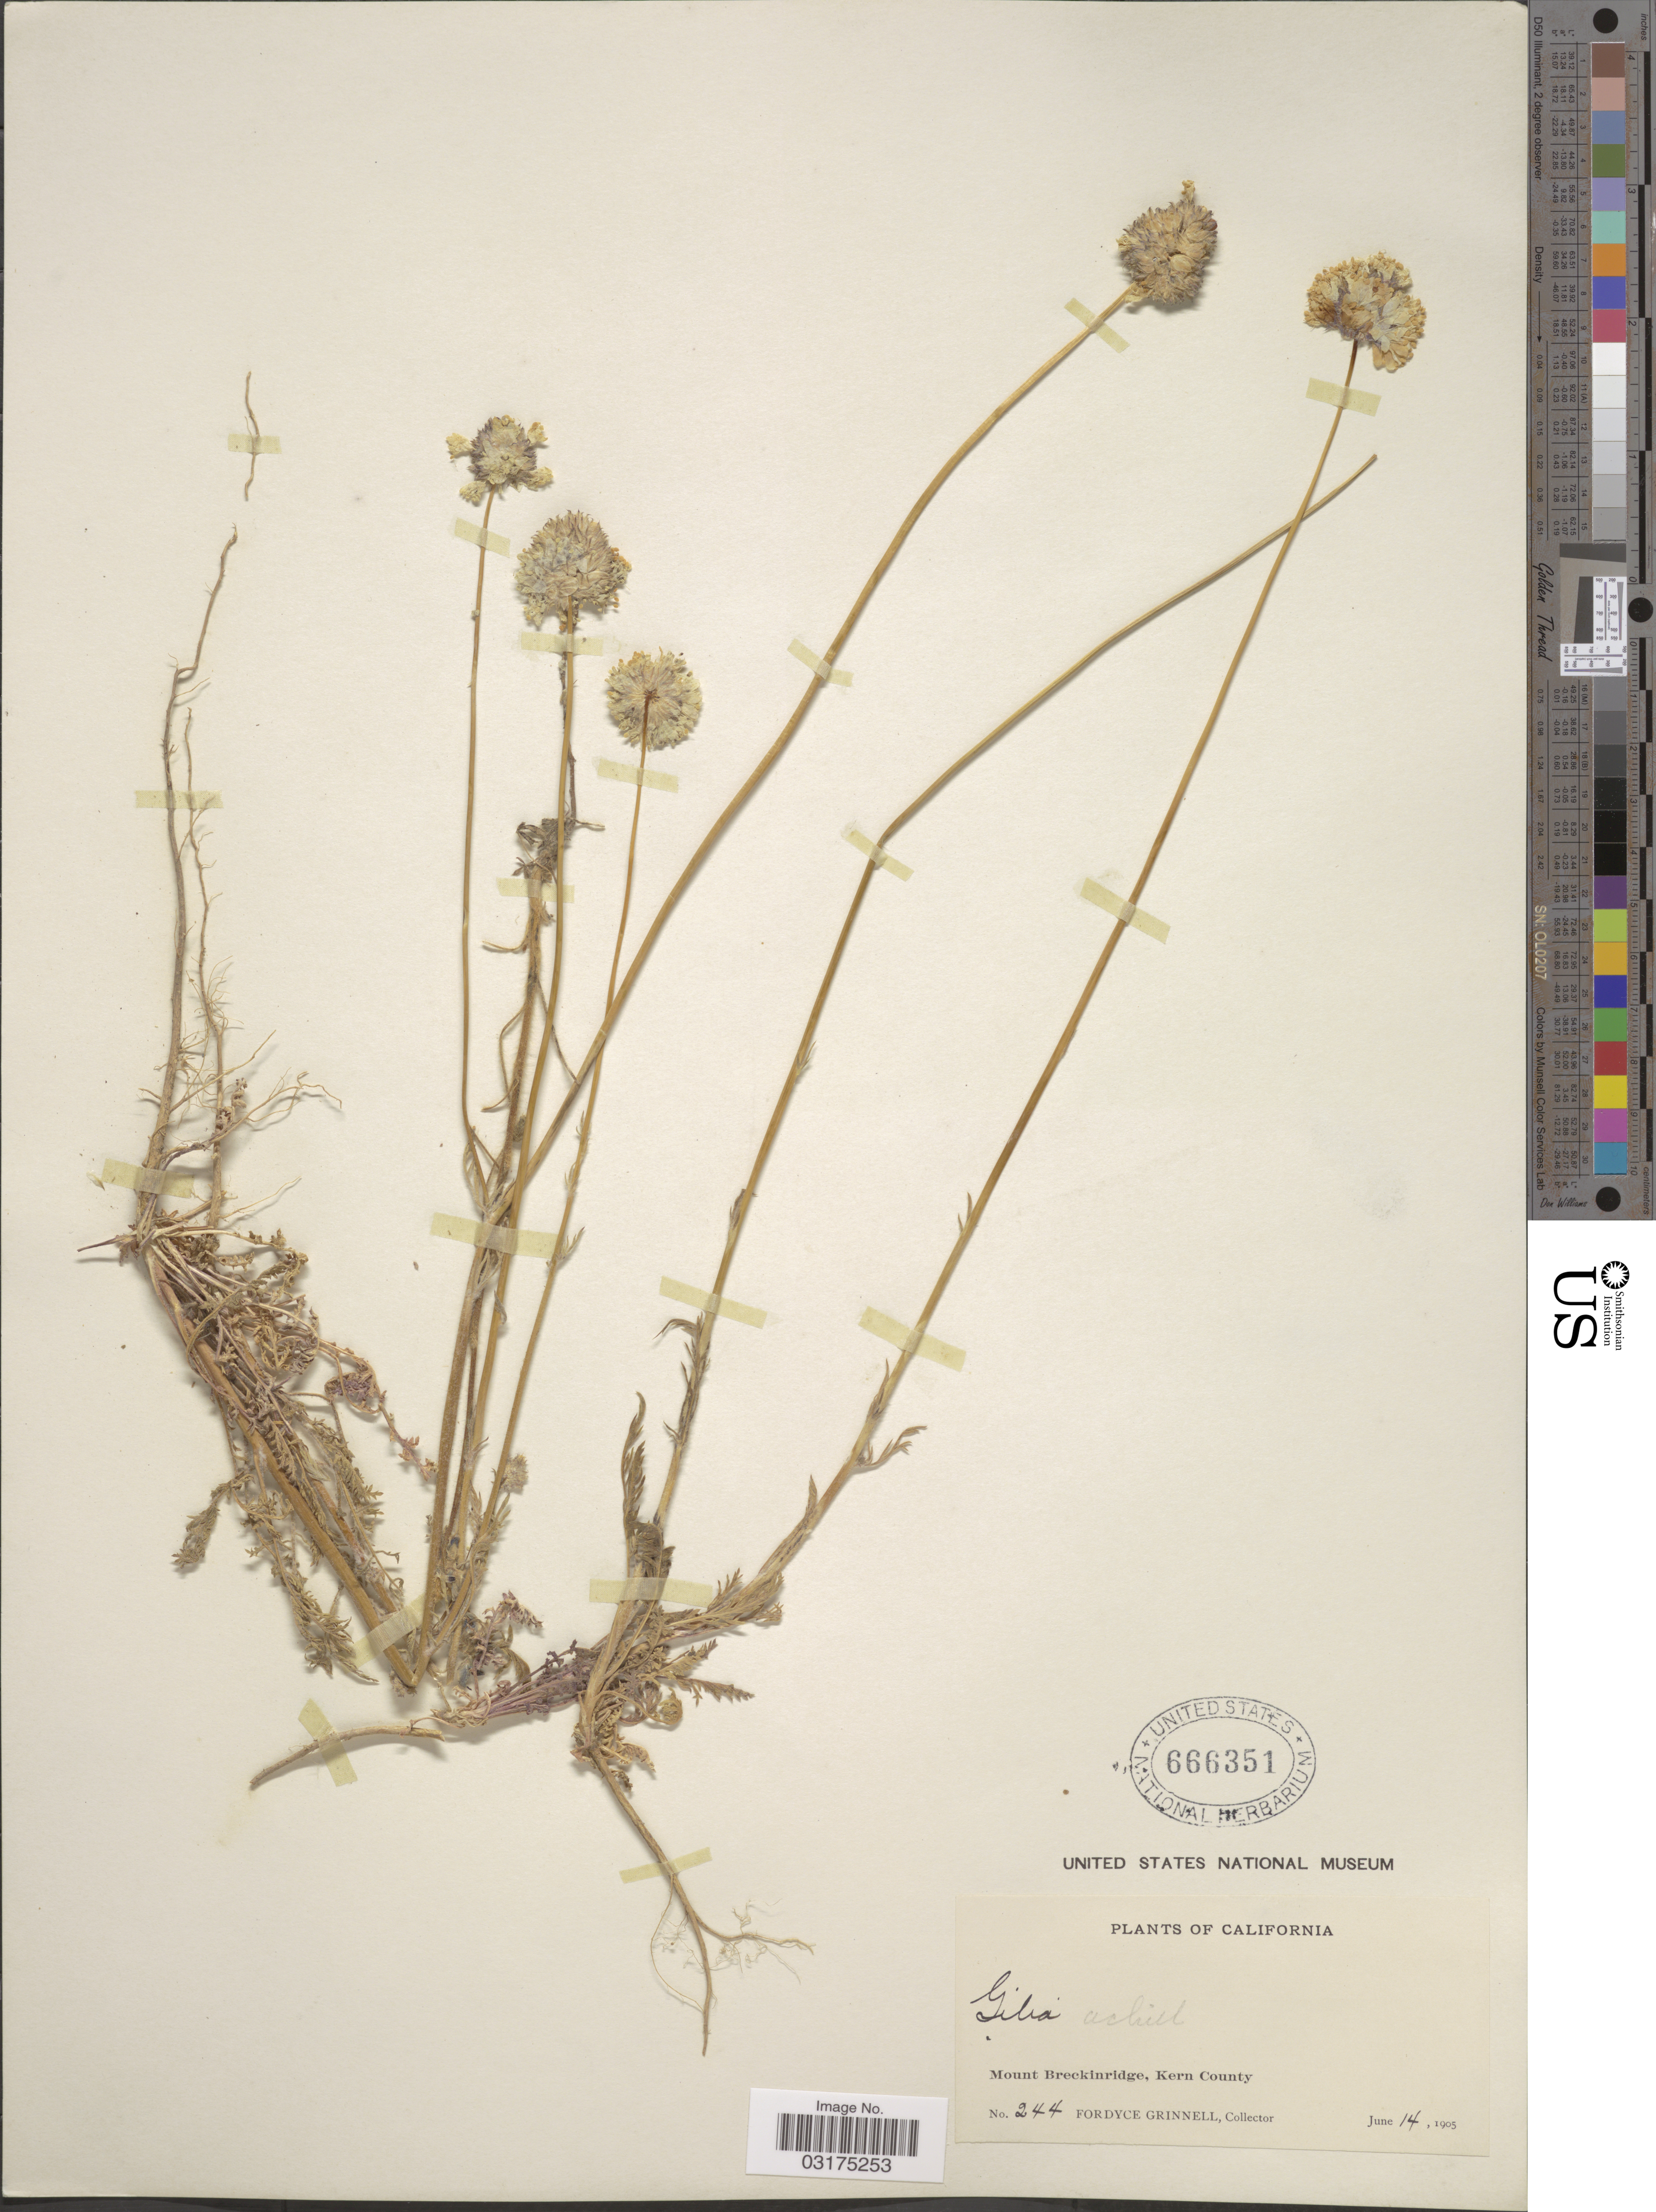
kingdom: Plantae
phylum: Tracheophyta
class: Magnoliopsida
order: Ericales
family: Polemoniaceae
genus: Gilia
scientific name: Gilia capitata subsp. abrotanifolia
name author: (Nutt. ex Greene) V.E. Grant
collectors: F. Grinnell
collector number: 244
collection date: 1905-06-14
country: United States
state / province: California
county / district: Kern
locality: Mount Breckinridge, Kern County.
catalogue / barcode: US 666351